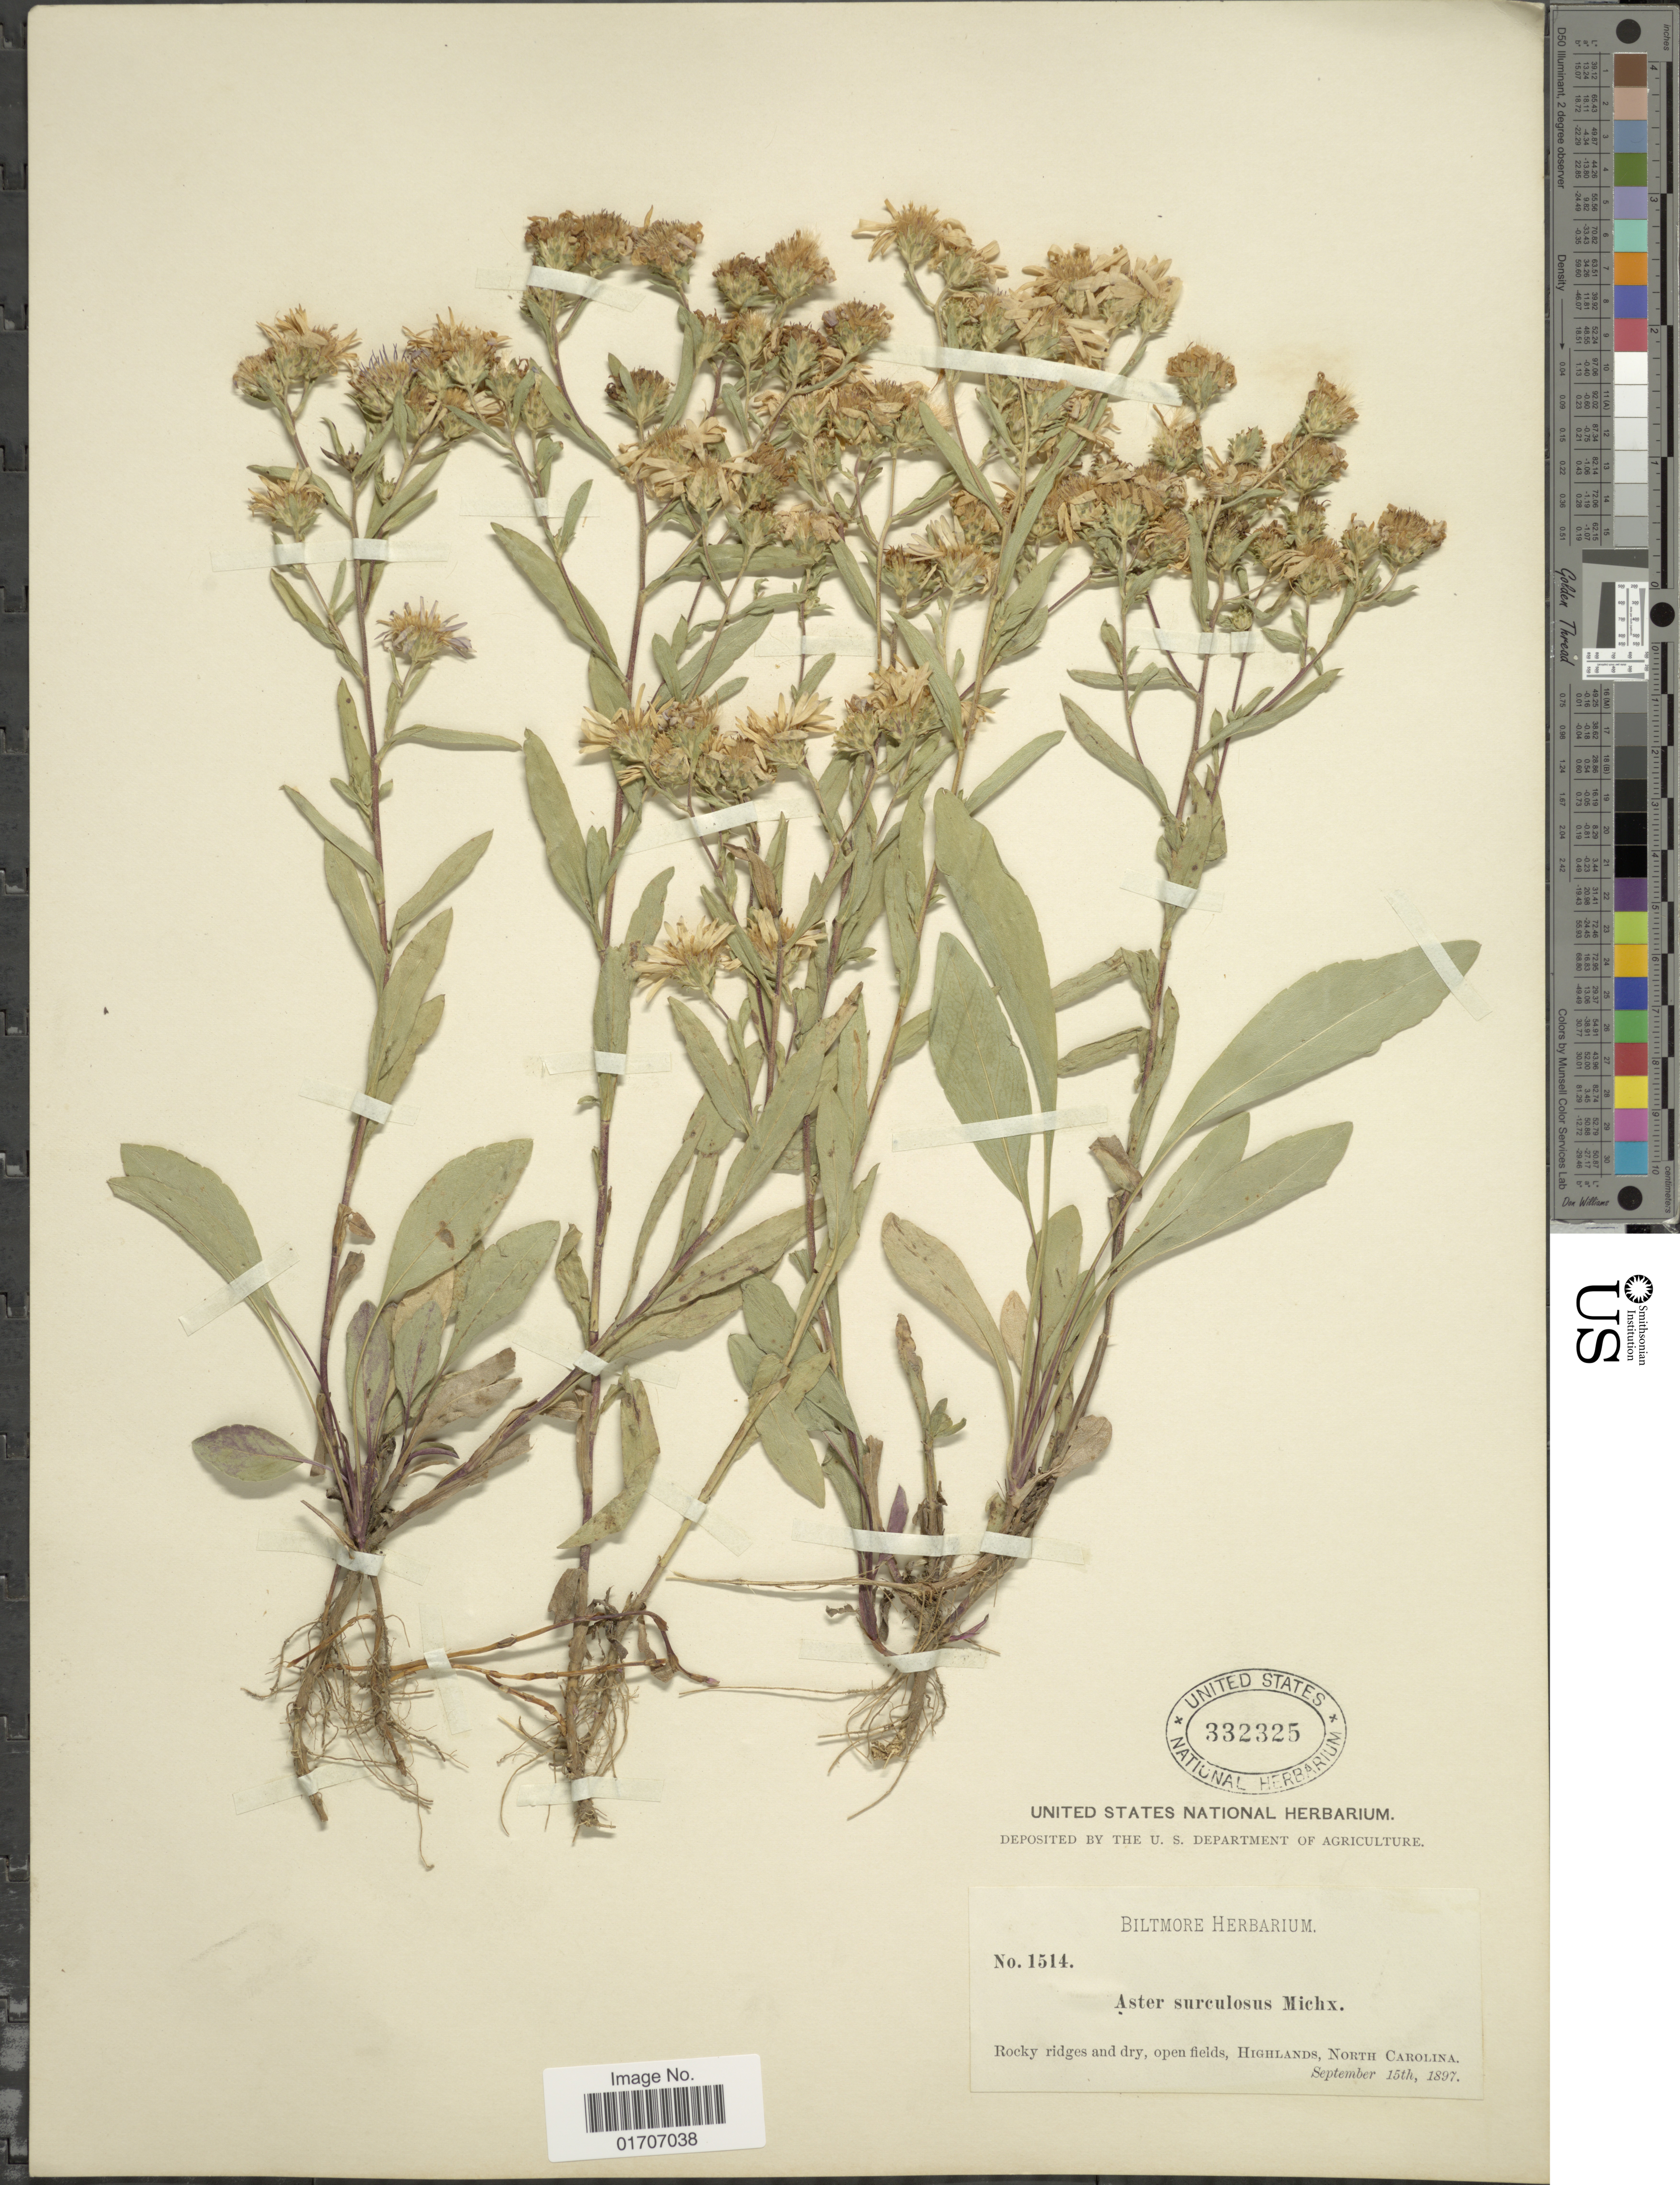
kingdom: Plantae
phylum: Tracheophyta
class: Magnoliopsida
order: Asterales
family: Asteraceae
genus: Eurybia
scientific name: Eurybia surculosa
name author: (Michx.) G.L. Nesom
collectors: ex herb. Biltmore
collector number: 1514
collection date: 1897-09-15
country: United States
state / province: North Carolina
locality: Rocky ridges and dry, open fields, Highlands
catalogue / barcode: US 332325